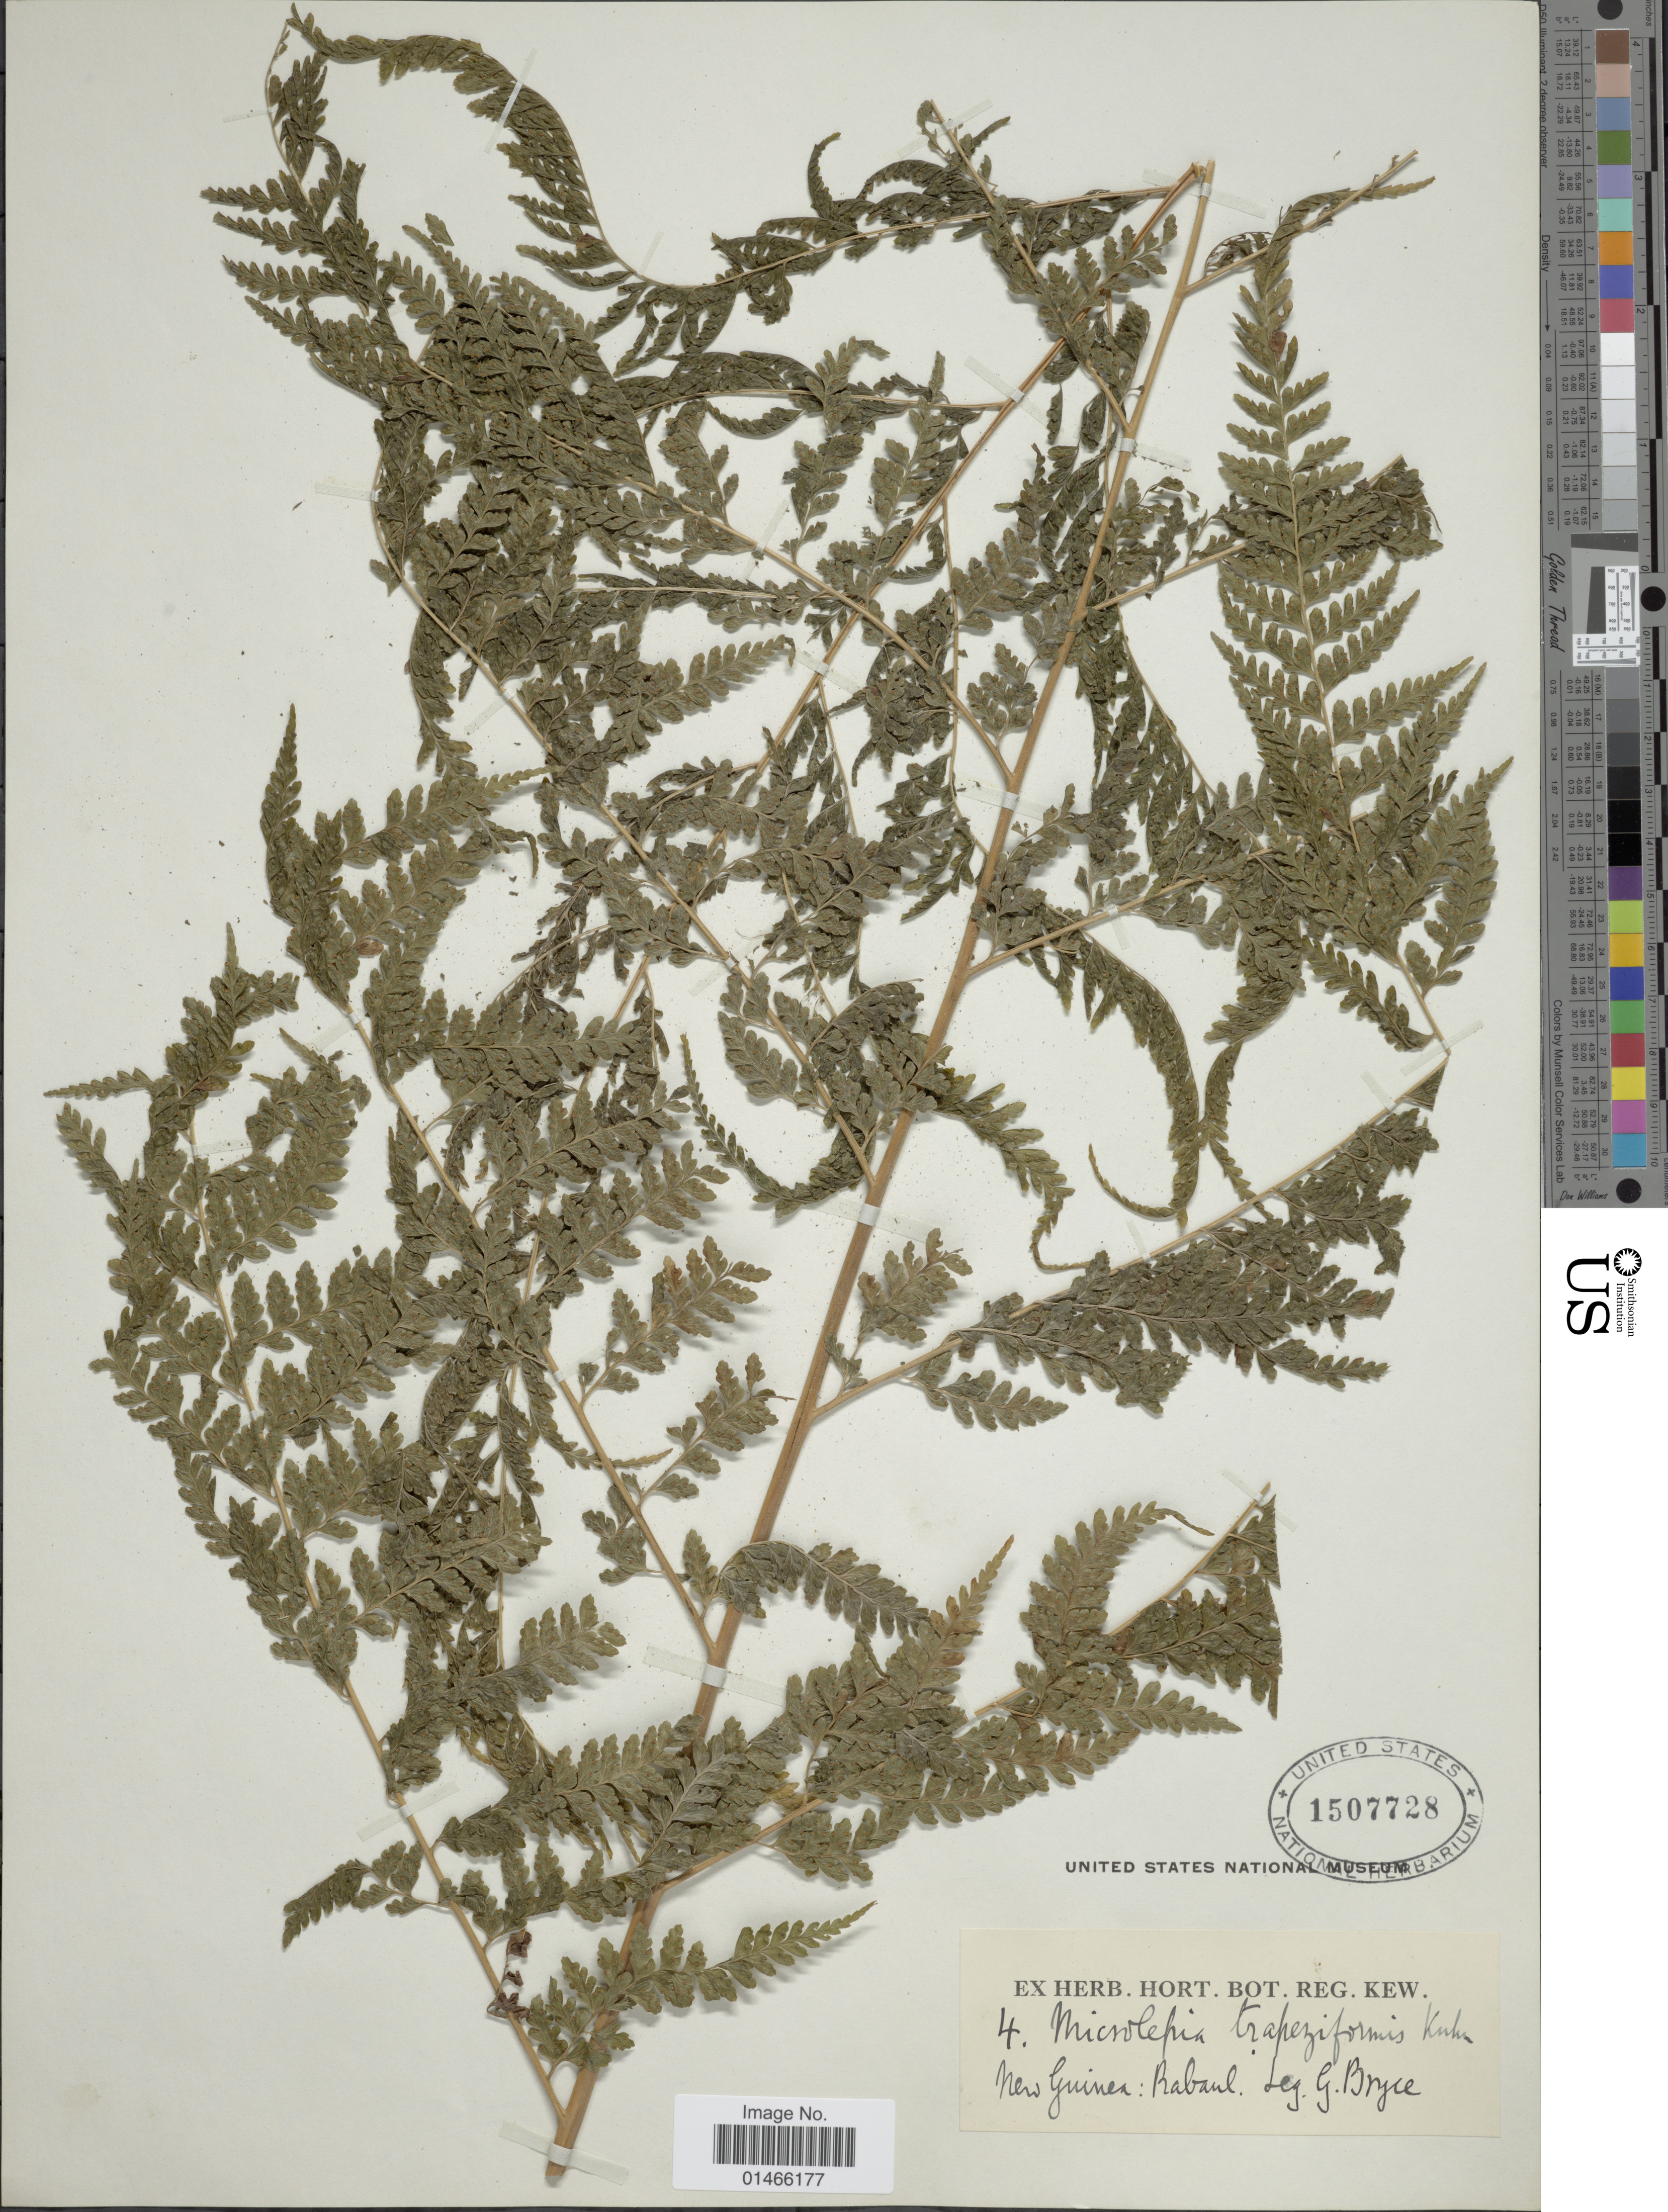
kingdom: Plantae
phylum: Tracheophyta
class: Polypodiopsida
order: Polypodiales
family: Dennstaedtiaceae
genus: Microlepia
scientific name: Microlepia sp.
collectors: G. Bryce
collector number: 4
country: Papua New Guinea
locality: New Guinea: Rabaul.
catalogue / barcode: US 1507728